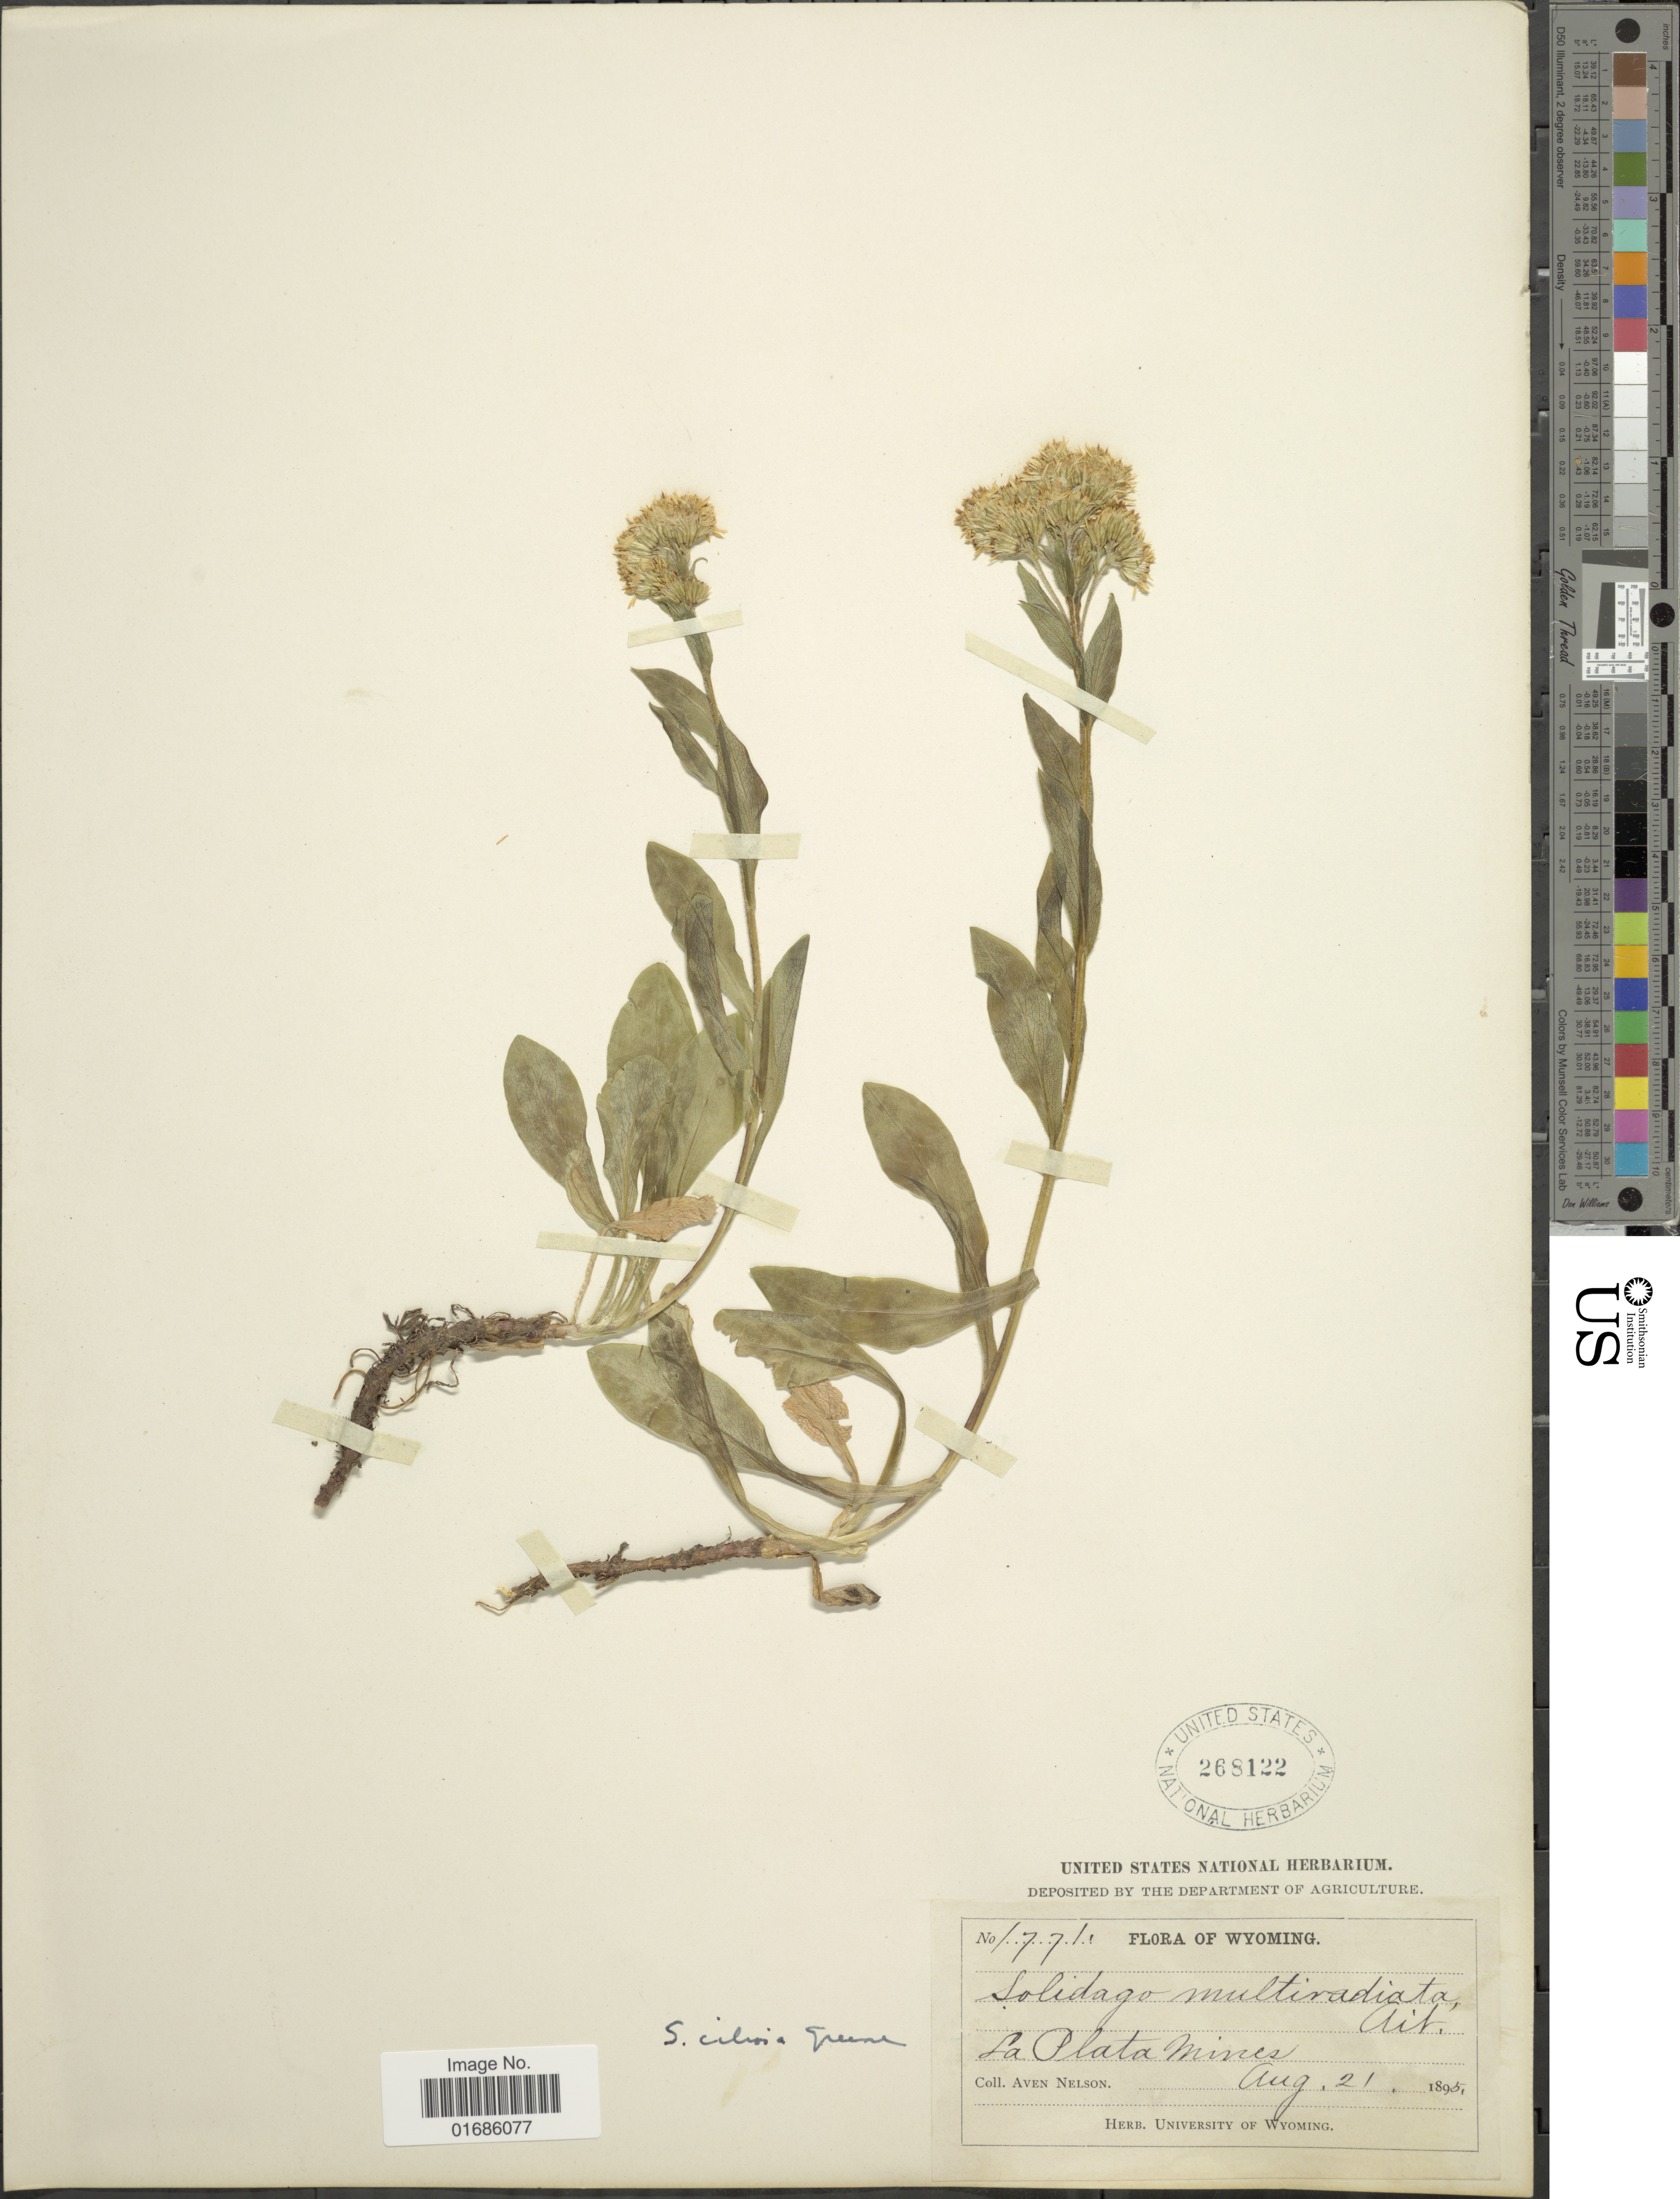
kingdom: Plantae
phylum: Tracheophyta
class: Magnoliopsida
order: Asterales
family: Asteraceae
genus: Solidago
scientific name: Solidago ciliosa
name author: Greene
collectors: A. Nelson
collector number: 1771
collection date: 1895-08-21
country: United States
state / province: Wyoming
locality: La Plata Mines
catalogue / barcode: US 268122